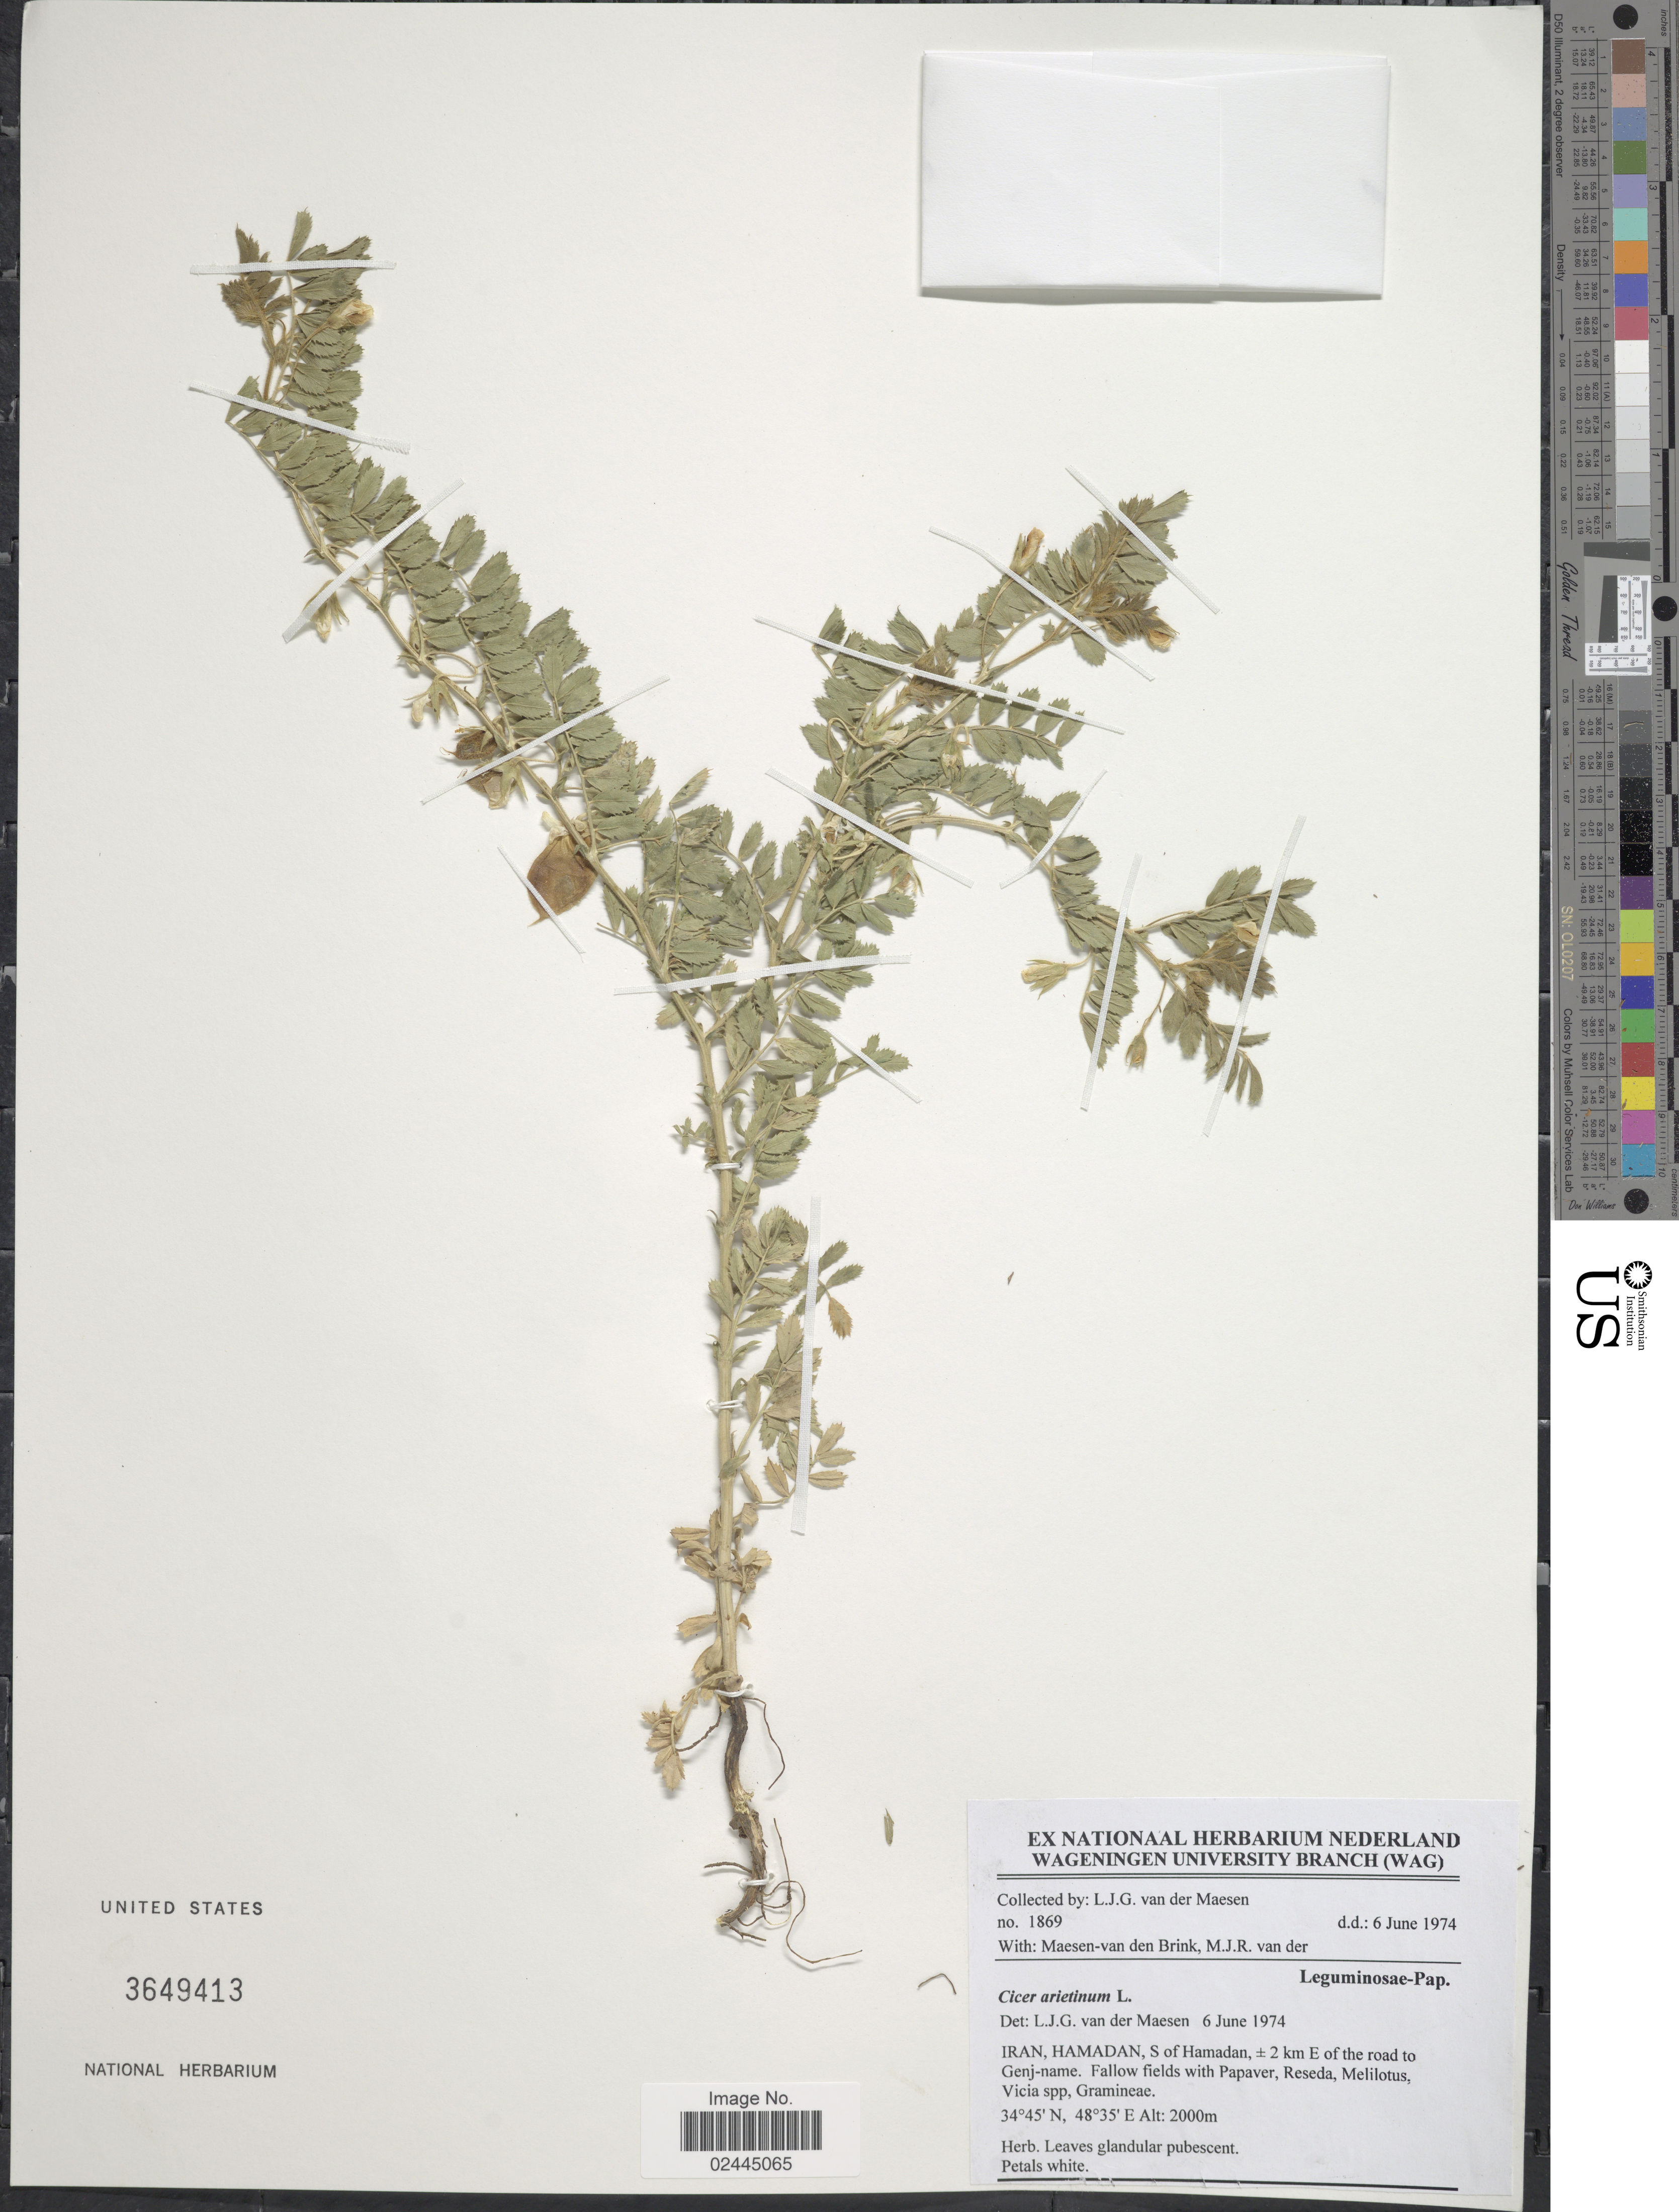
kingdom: Plantae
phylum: Tracheophyta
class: Magnoliopsida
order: Fabales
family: Fabaceae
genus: Cicer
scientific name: Cicer arietinum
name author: L.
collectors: L. van der Maesen & M. Maesen-van den Brink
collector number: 1869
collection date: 1974-06-06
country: Iran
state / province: Hamadan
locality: S of Hamadan, ± 2 km E of the road to Genj-name.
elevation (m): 2000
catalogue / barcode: US 3649413